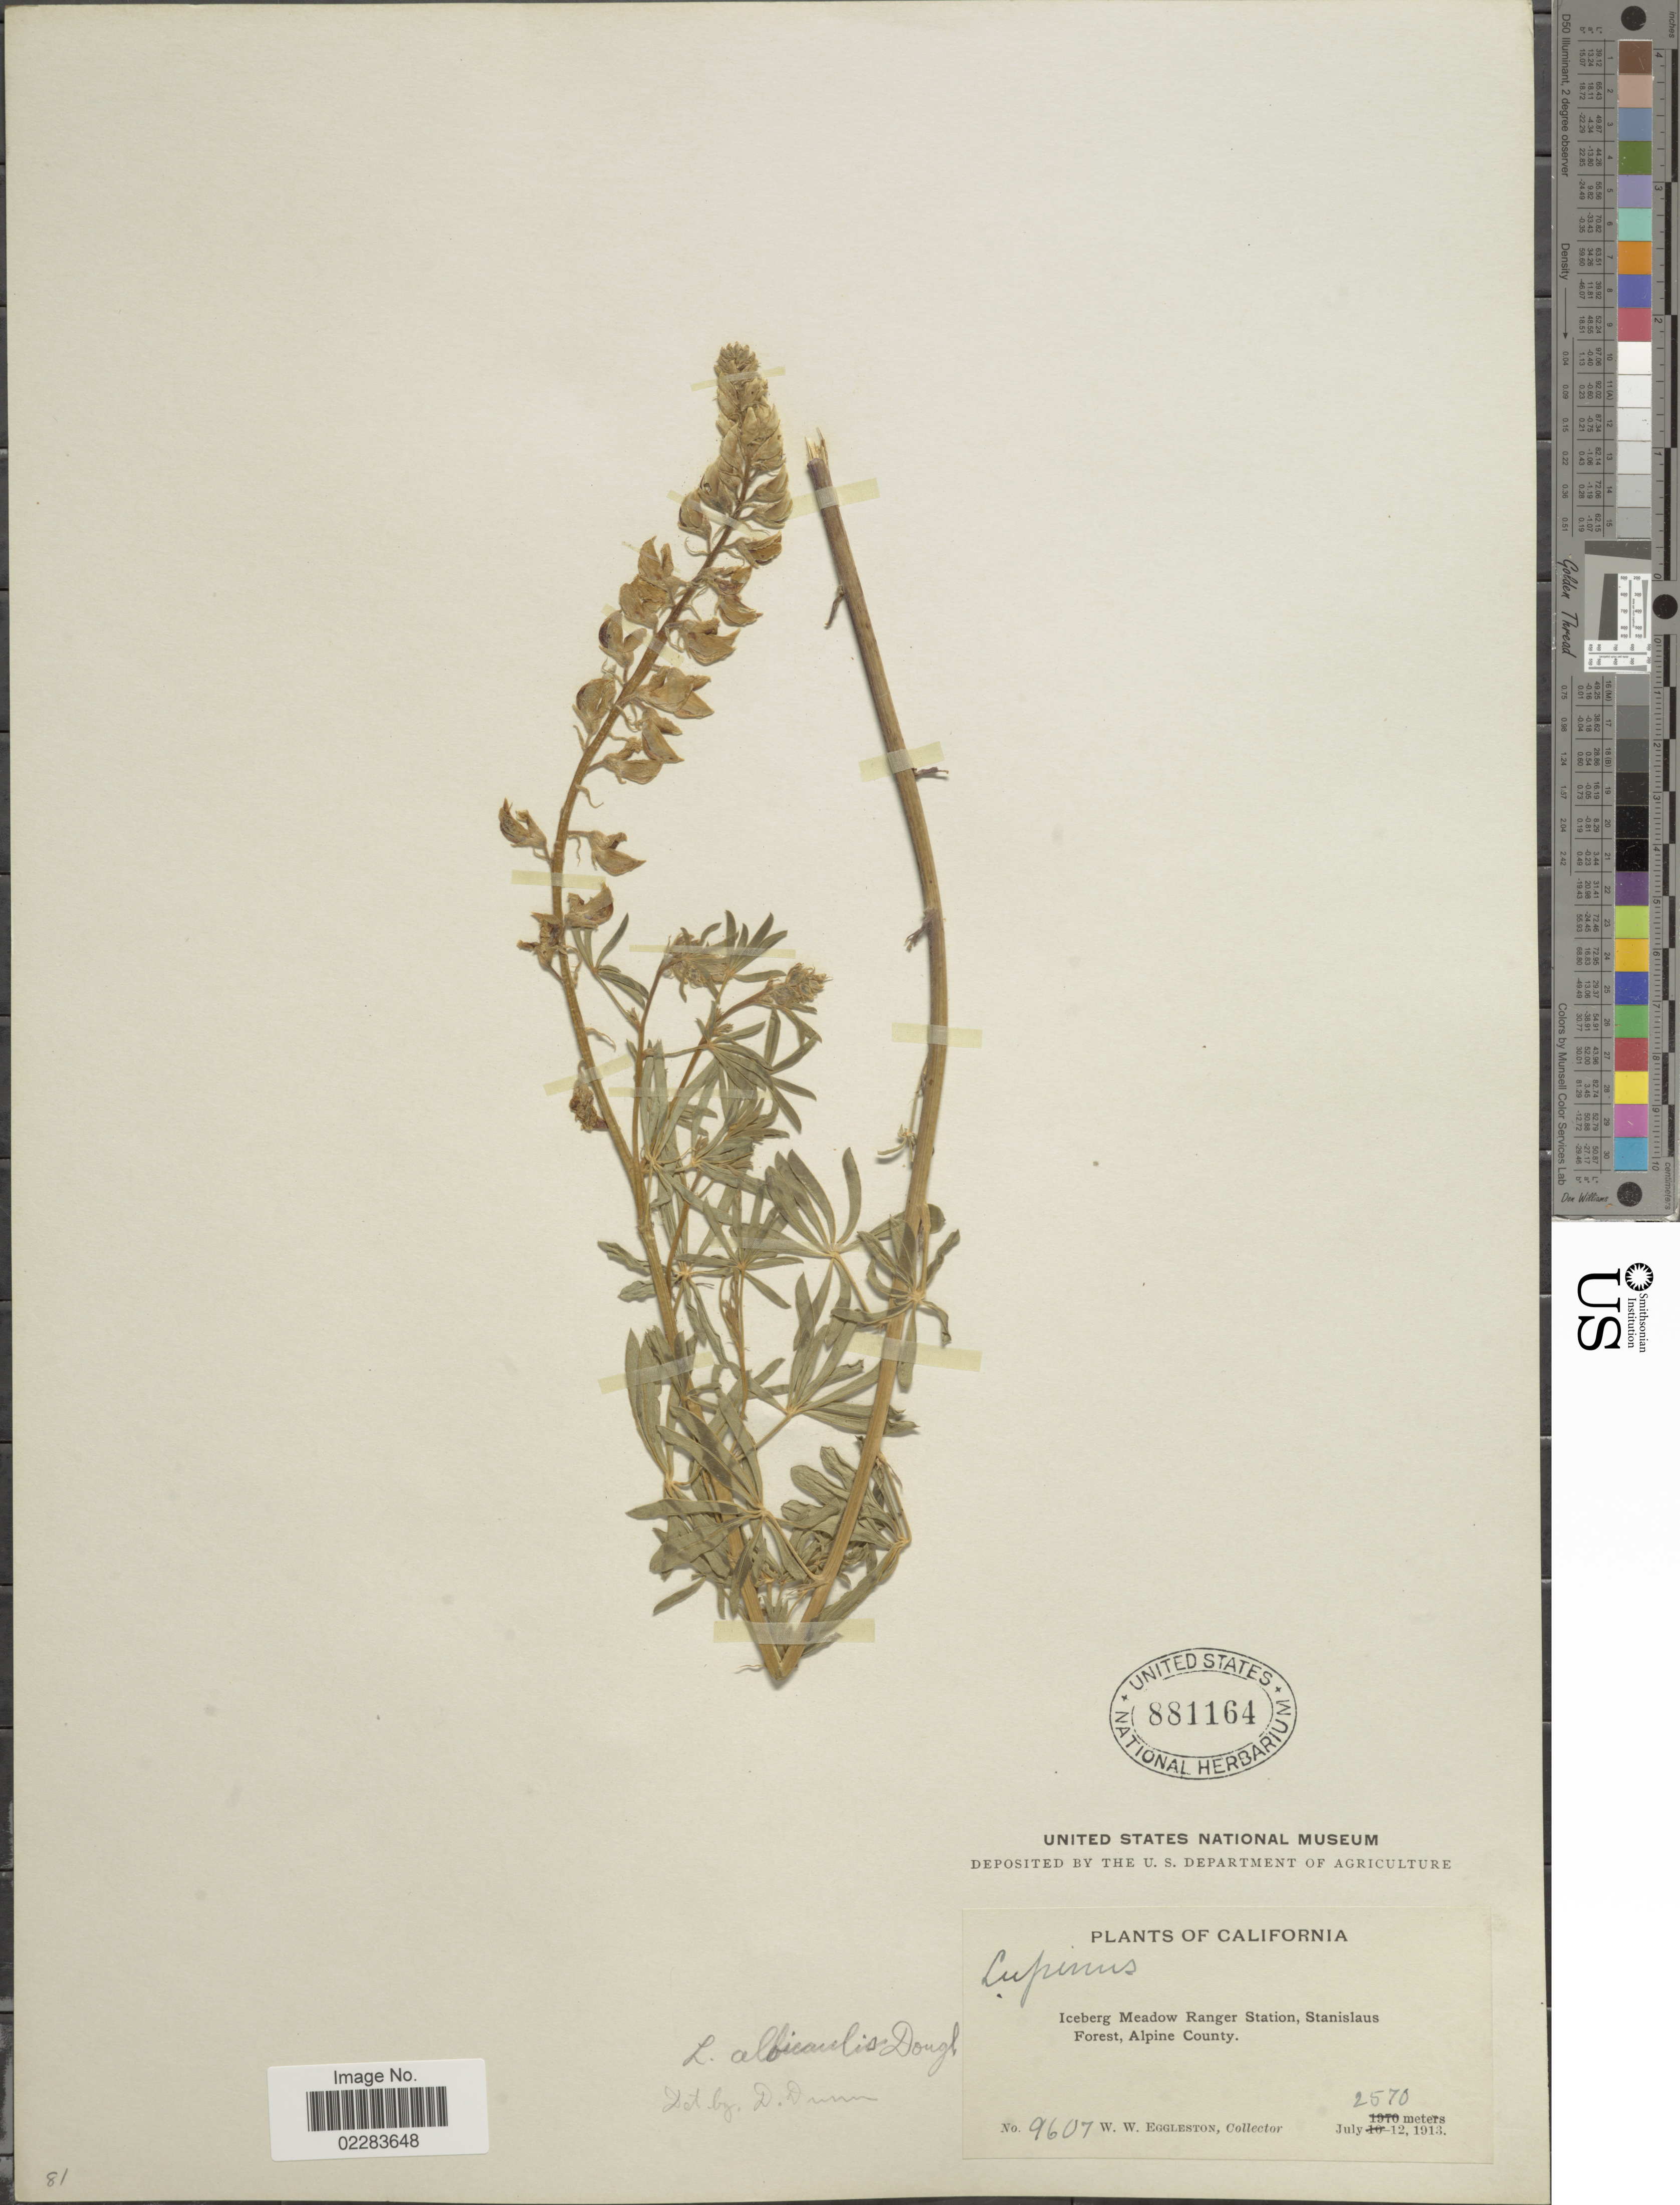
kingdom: Plantae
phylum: Tracheophyta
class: Magnoliopsida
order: Fabales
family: Fabaceae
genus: Lupinus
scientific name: Lupinus albicaulis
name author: Douglas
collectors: W. W. Eggleston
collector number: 9607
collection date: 1913-07-12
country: United States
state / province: California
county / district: Alpine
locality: Iceberg Meadow Ranger Station, Stanislaus Forest, Alpine County.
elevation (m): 2570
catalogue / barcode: US 881164